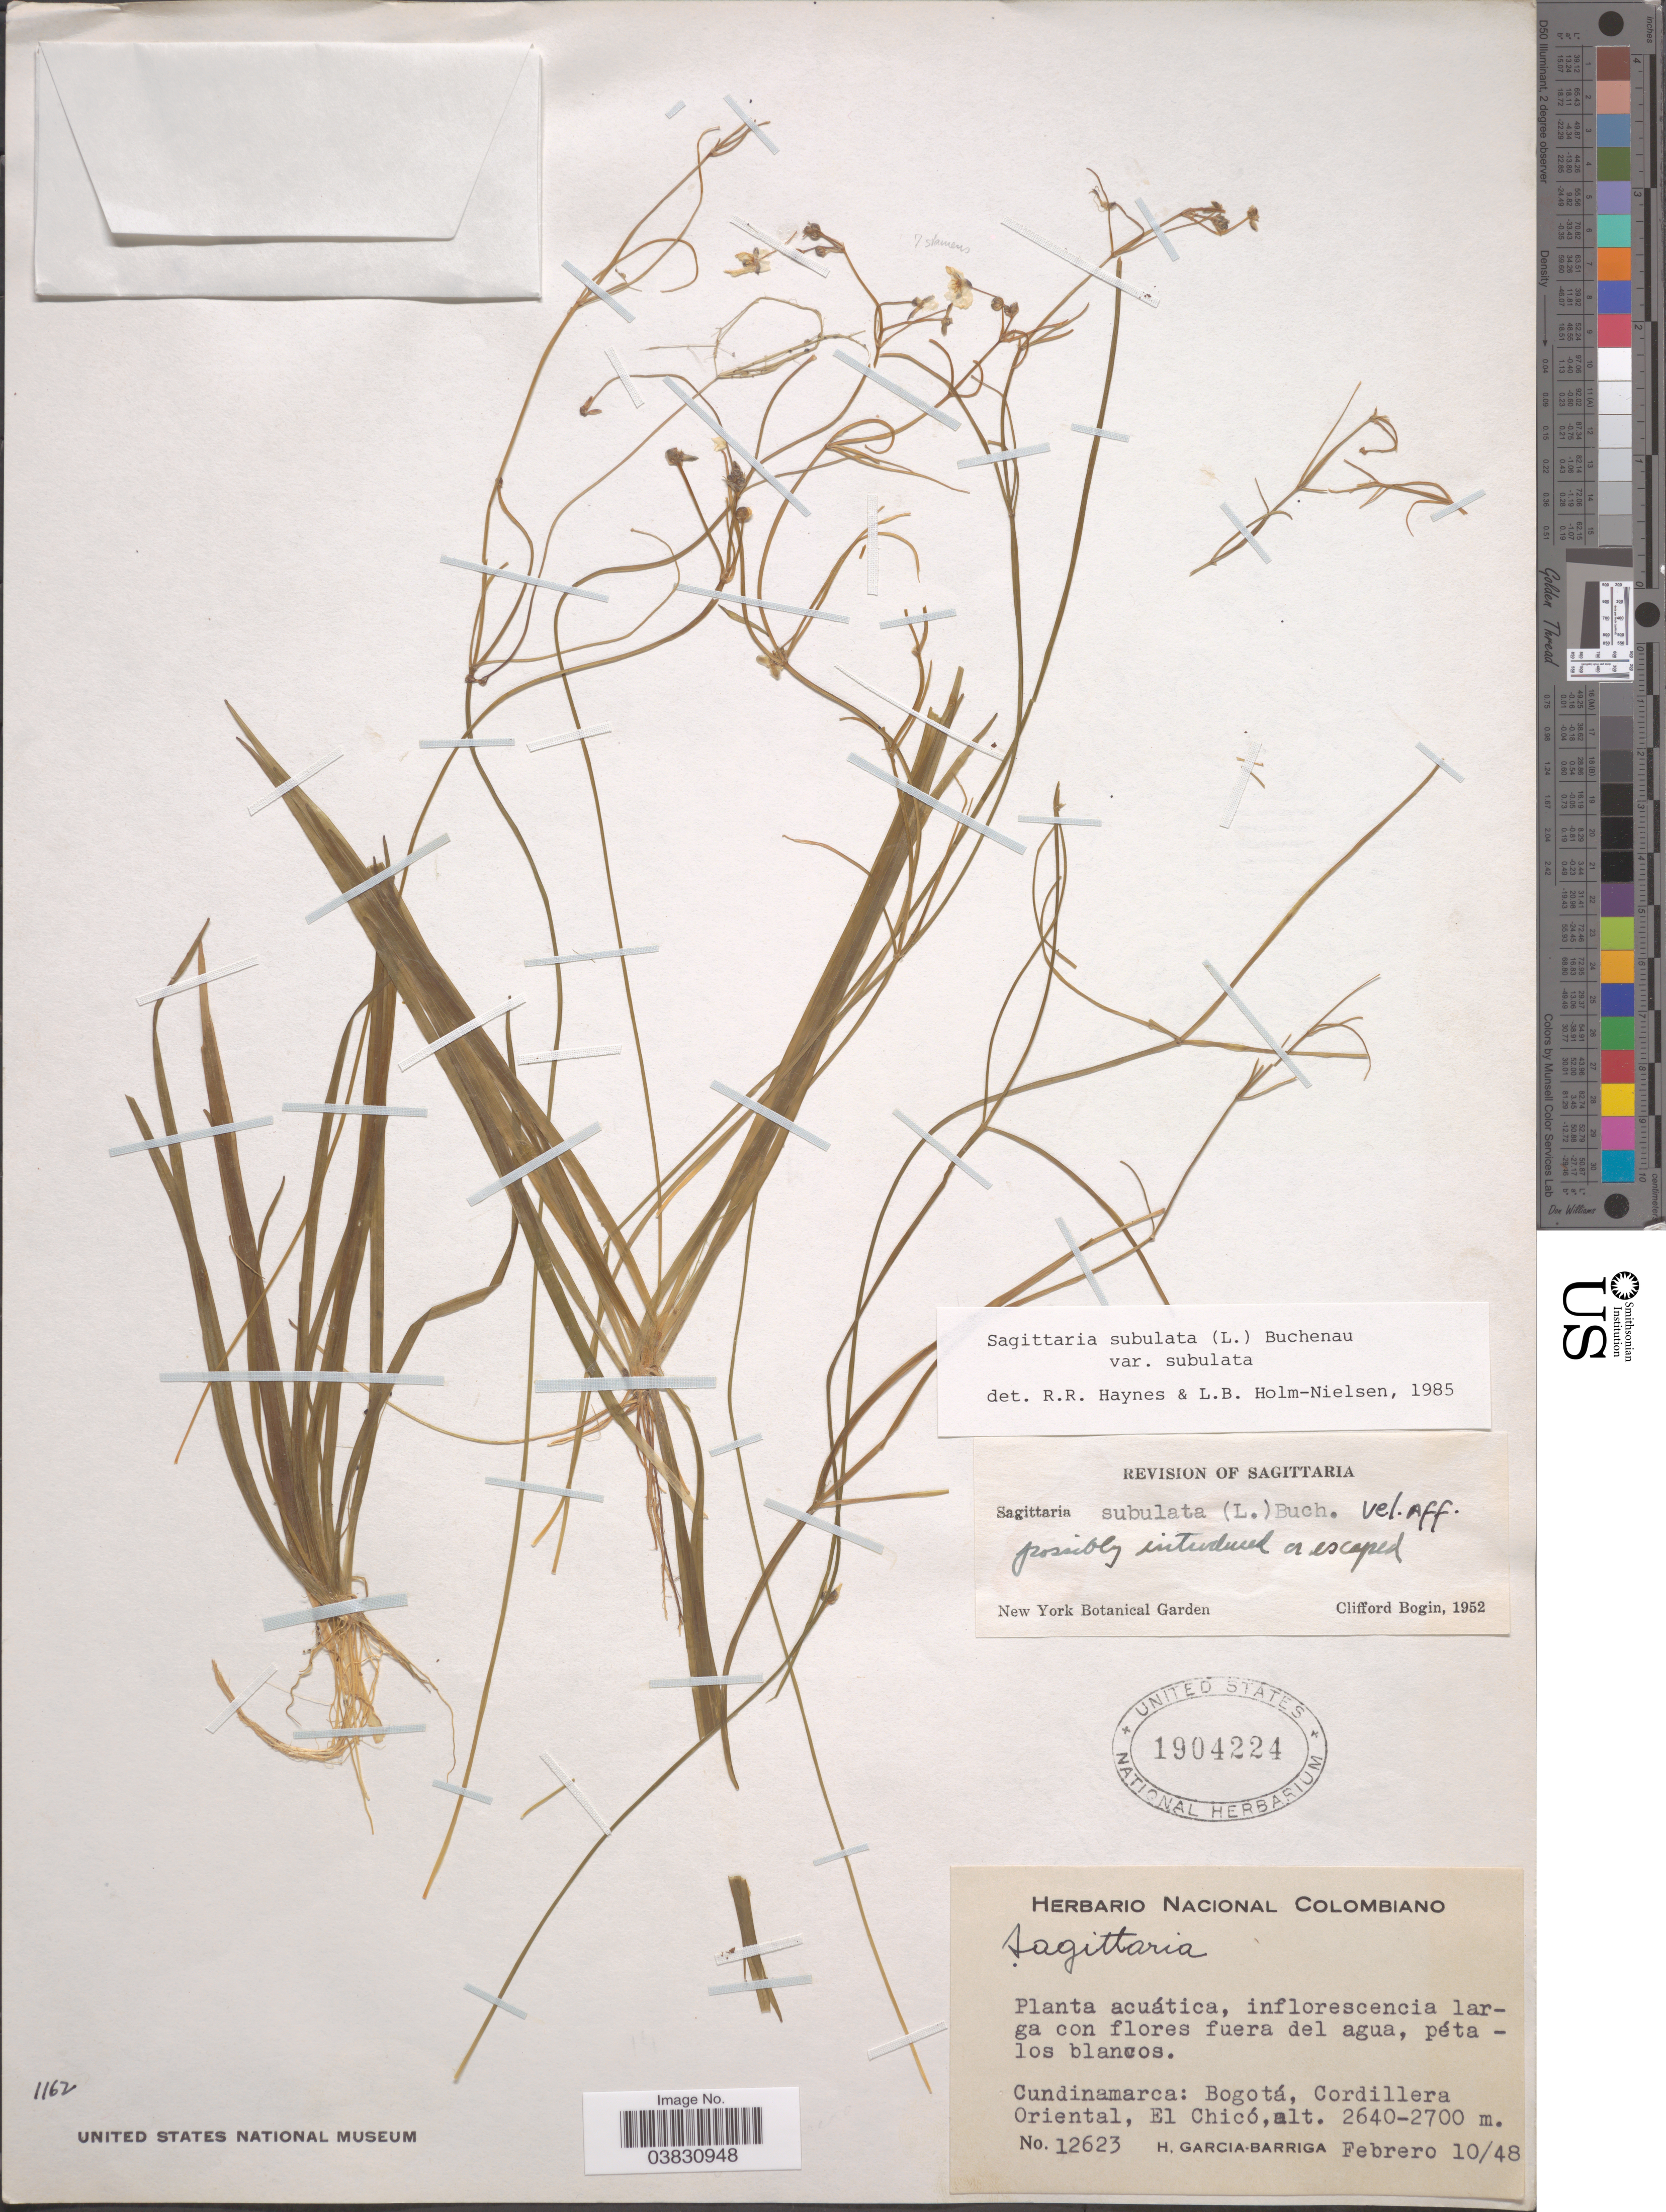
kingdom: Plantae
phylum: Tracheophyta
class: Liliopsida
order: Alismatales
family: Alismataceae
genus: Sagittaria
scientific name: Sagittaria subulata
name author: (L.) Buchenau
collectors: H. García Barriga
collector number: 12623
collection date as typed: Transcribed d/m/y: 10/2/48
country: Colombia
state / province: Cundinamarca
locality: Bogotá, Cordillera Oriental, El Chicó.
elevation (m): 2640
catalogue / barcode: US 1904224